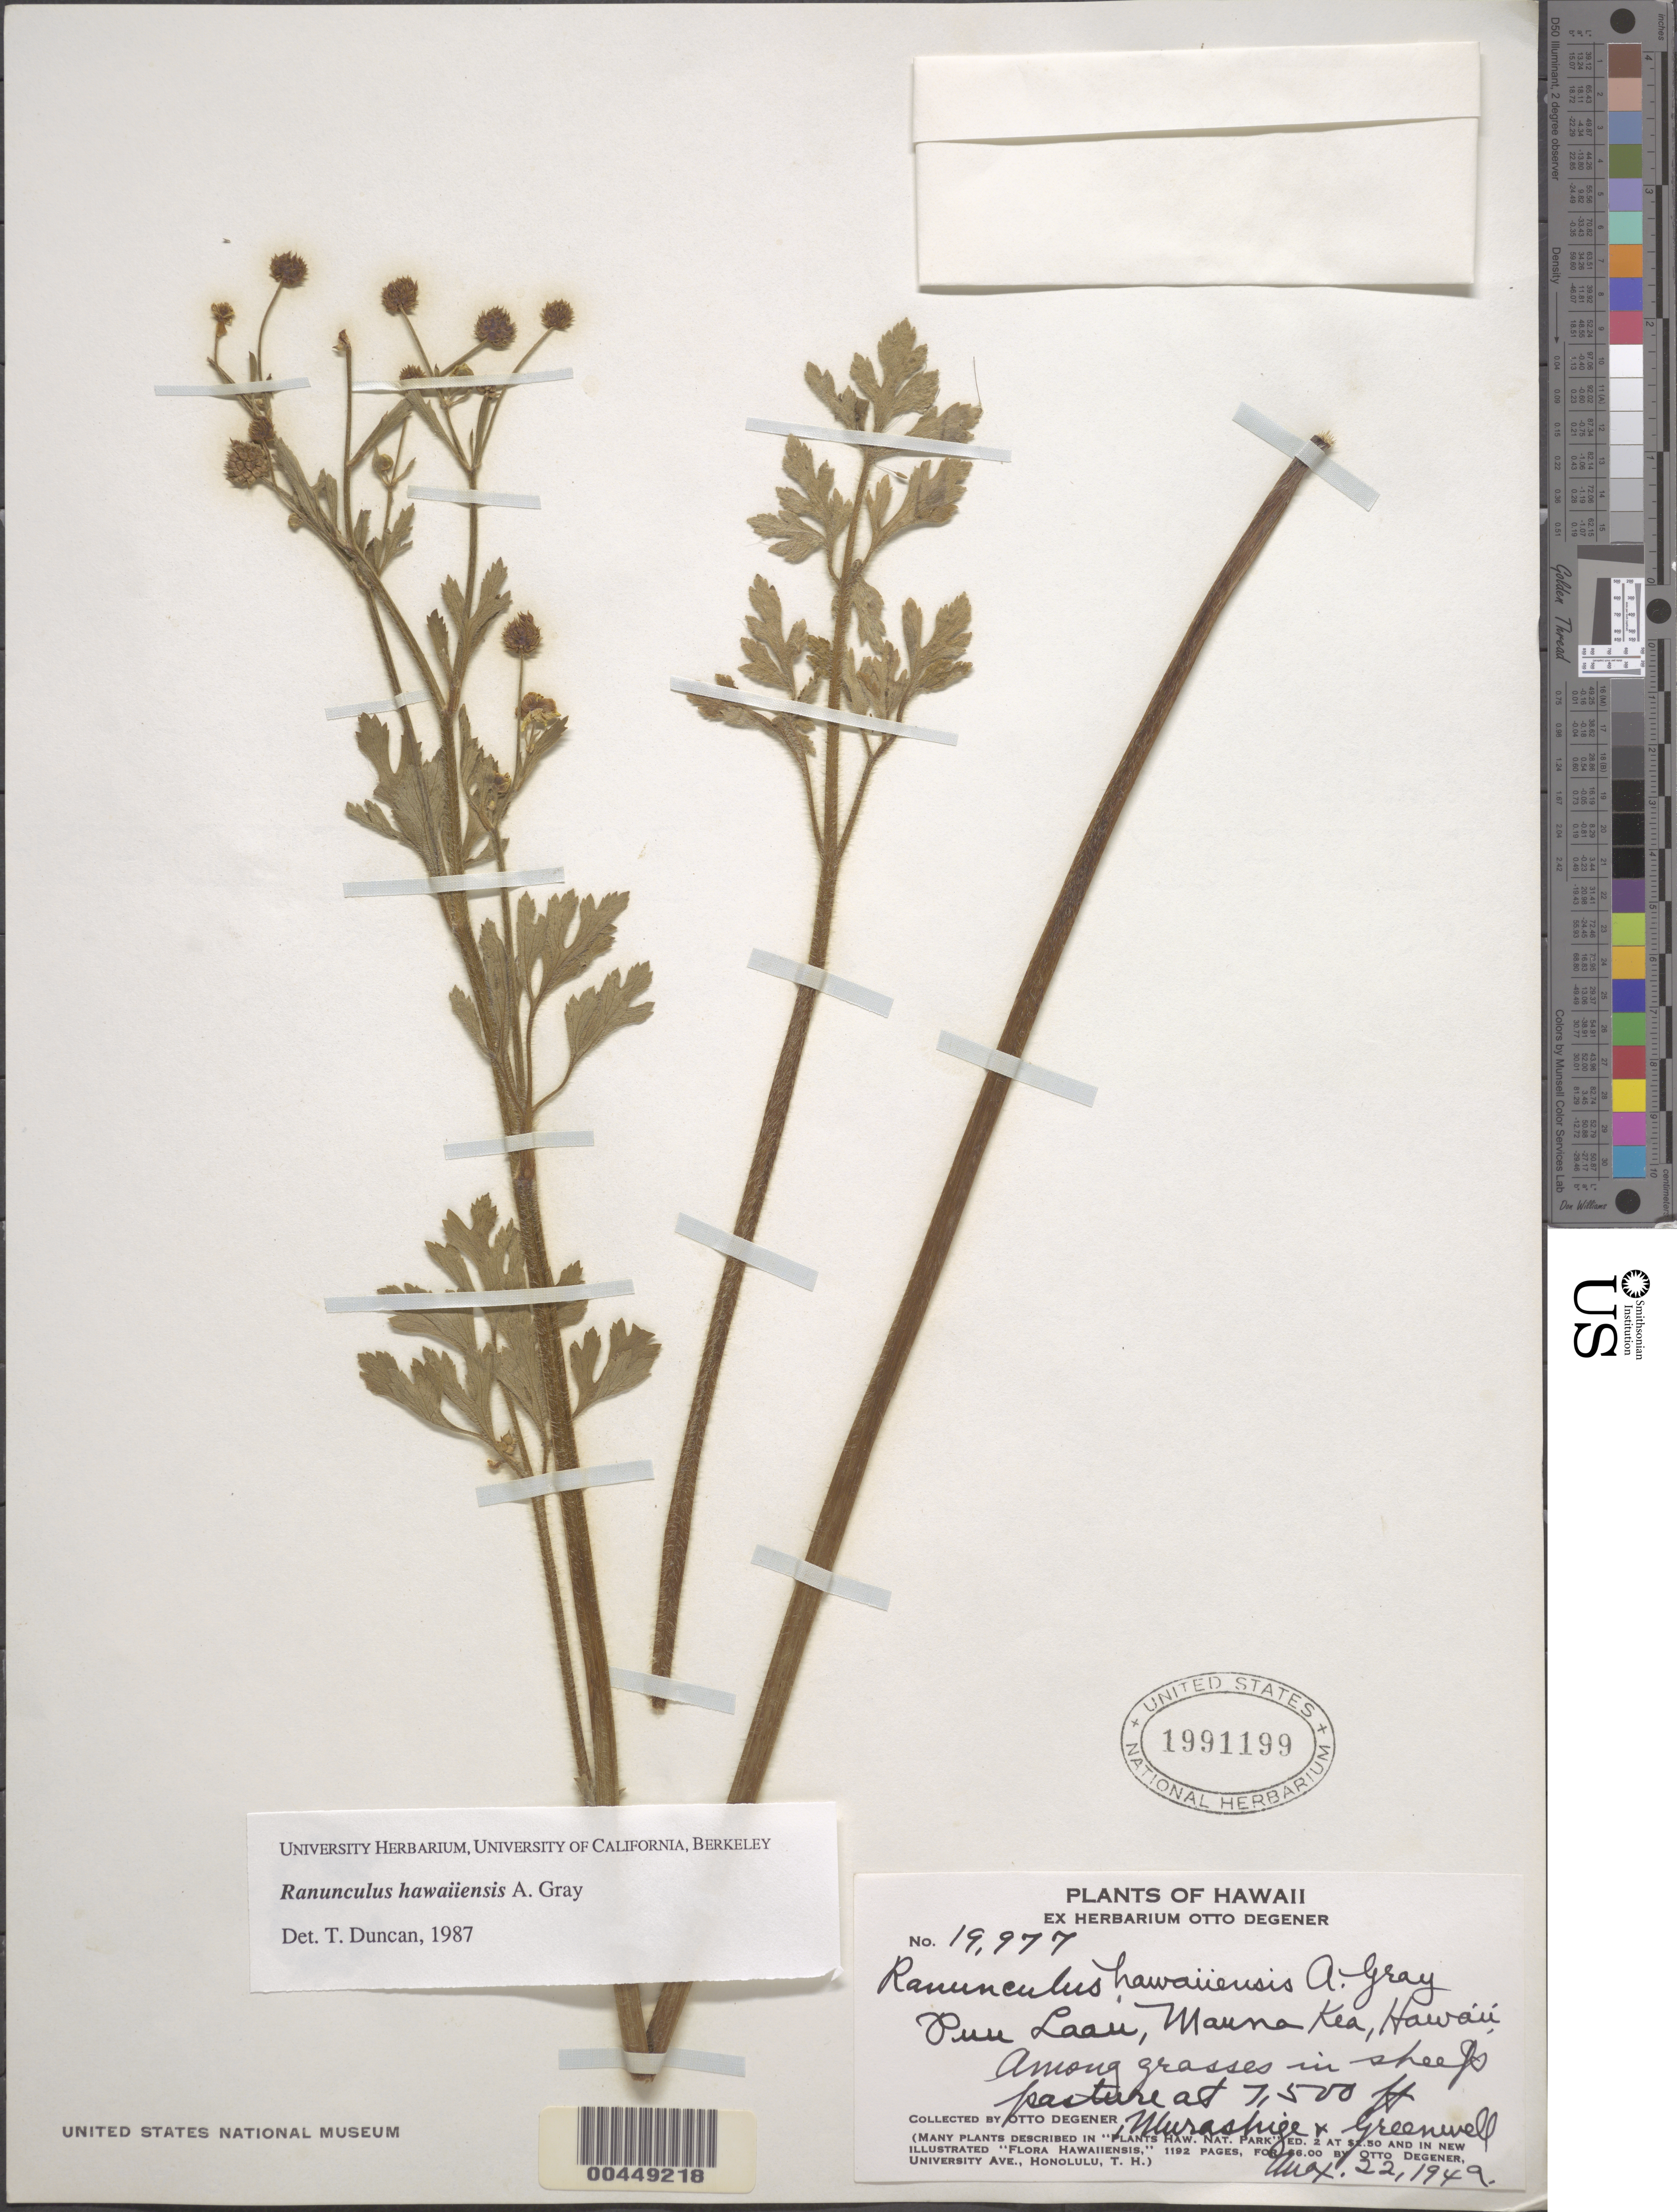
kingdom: Plantae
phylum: Tracheophyta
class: Magnoliopsida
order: Ranunculales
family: Ranunculaceae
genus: Ranunculus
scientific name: Ranunculus hawaiensis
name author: A. Gray in Wilkes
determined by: Duncan, T.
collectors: O. Degener, T. Murashige & -. Greenwell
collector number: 19977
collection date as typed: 22 Aug 1949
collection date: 1949-08-22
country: United States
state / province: Hawaii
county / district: Hawaii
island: Hawaii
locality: Puu Laau, Mauna Kea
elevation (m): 2286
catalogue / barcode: US 1991199